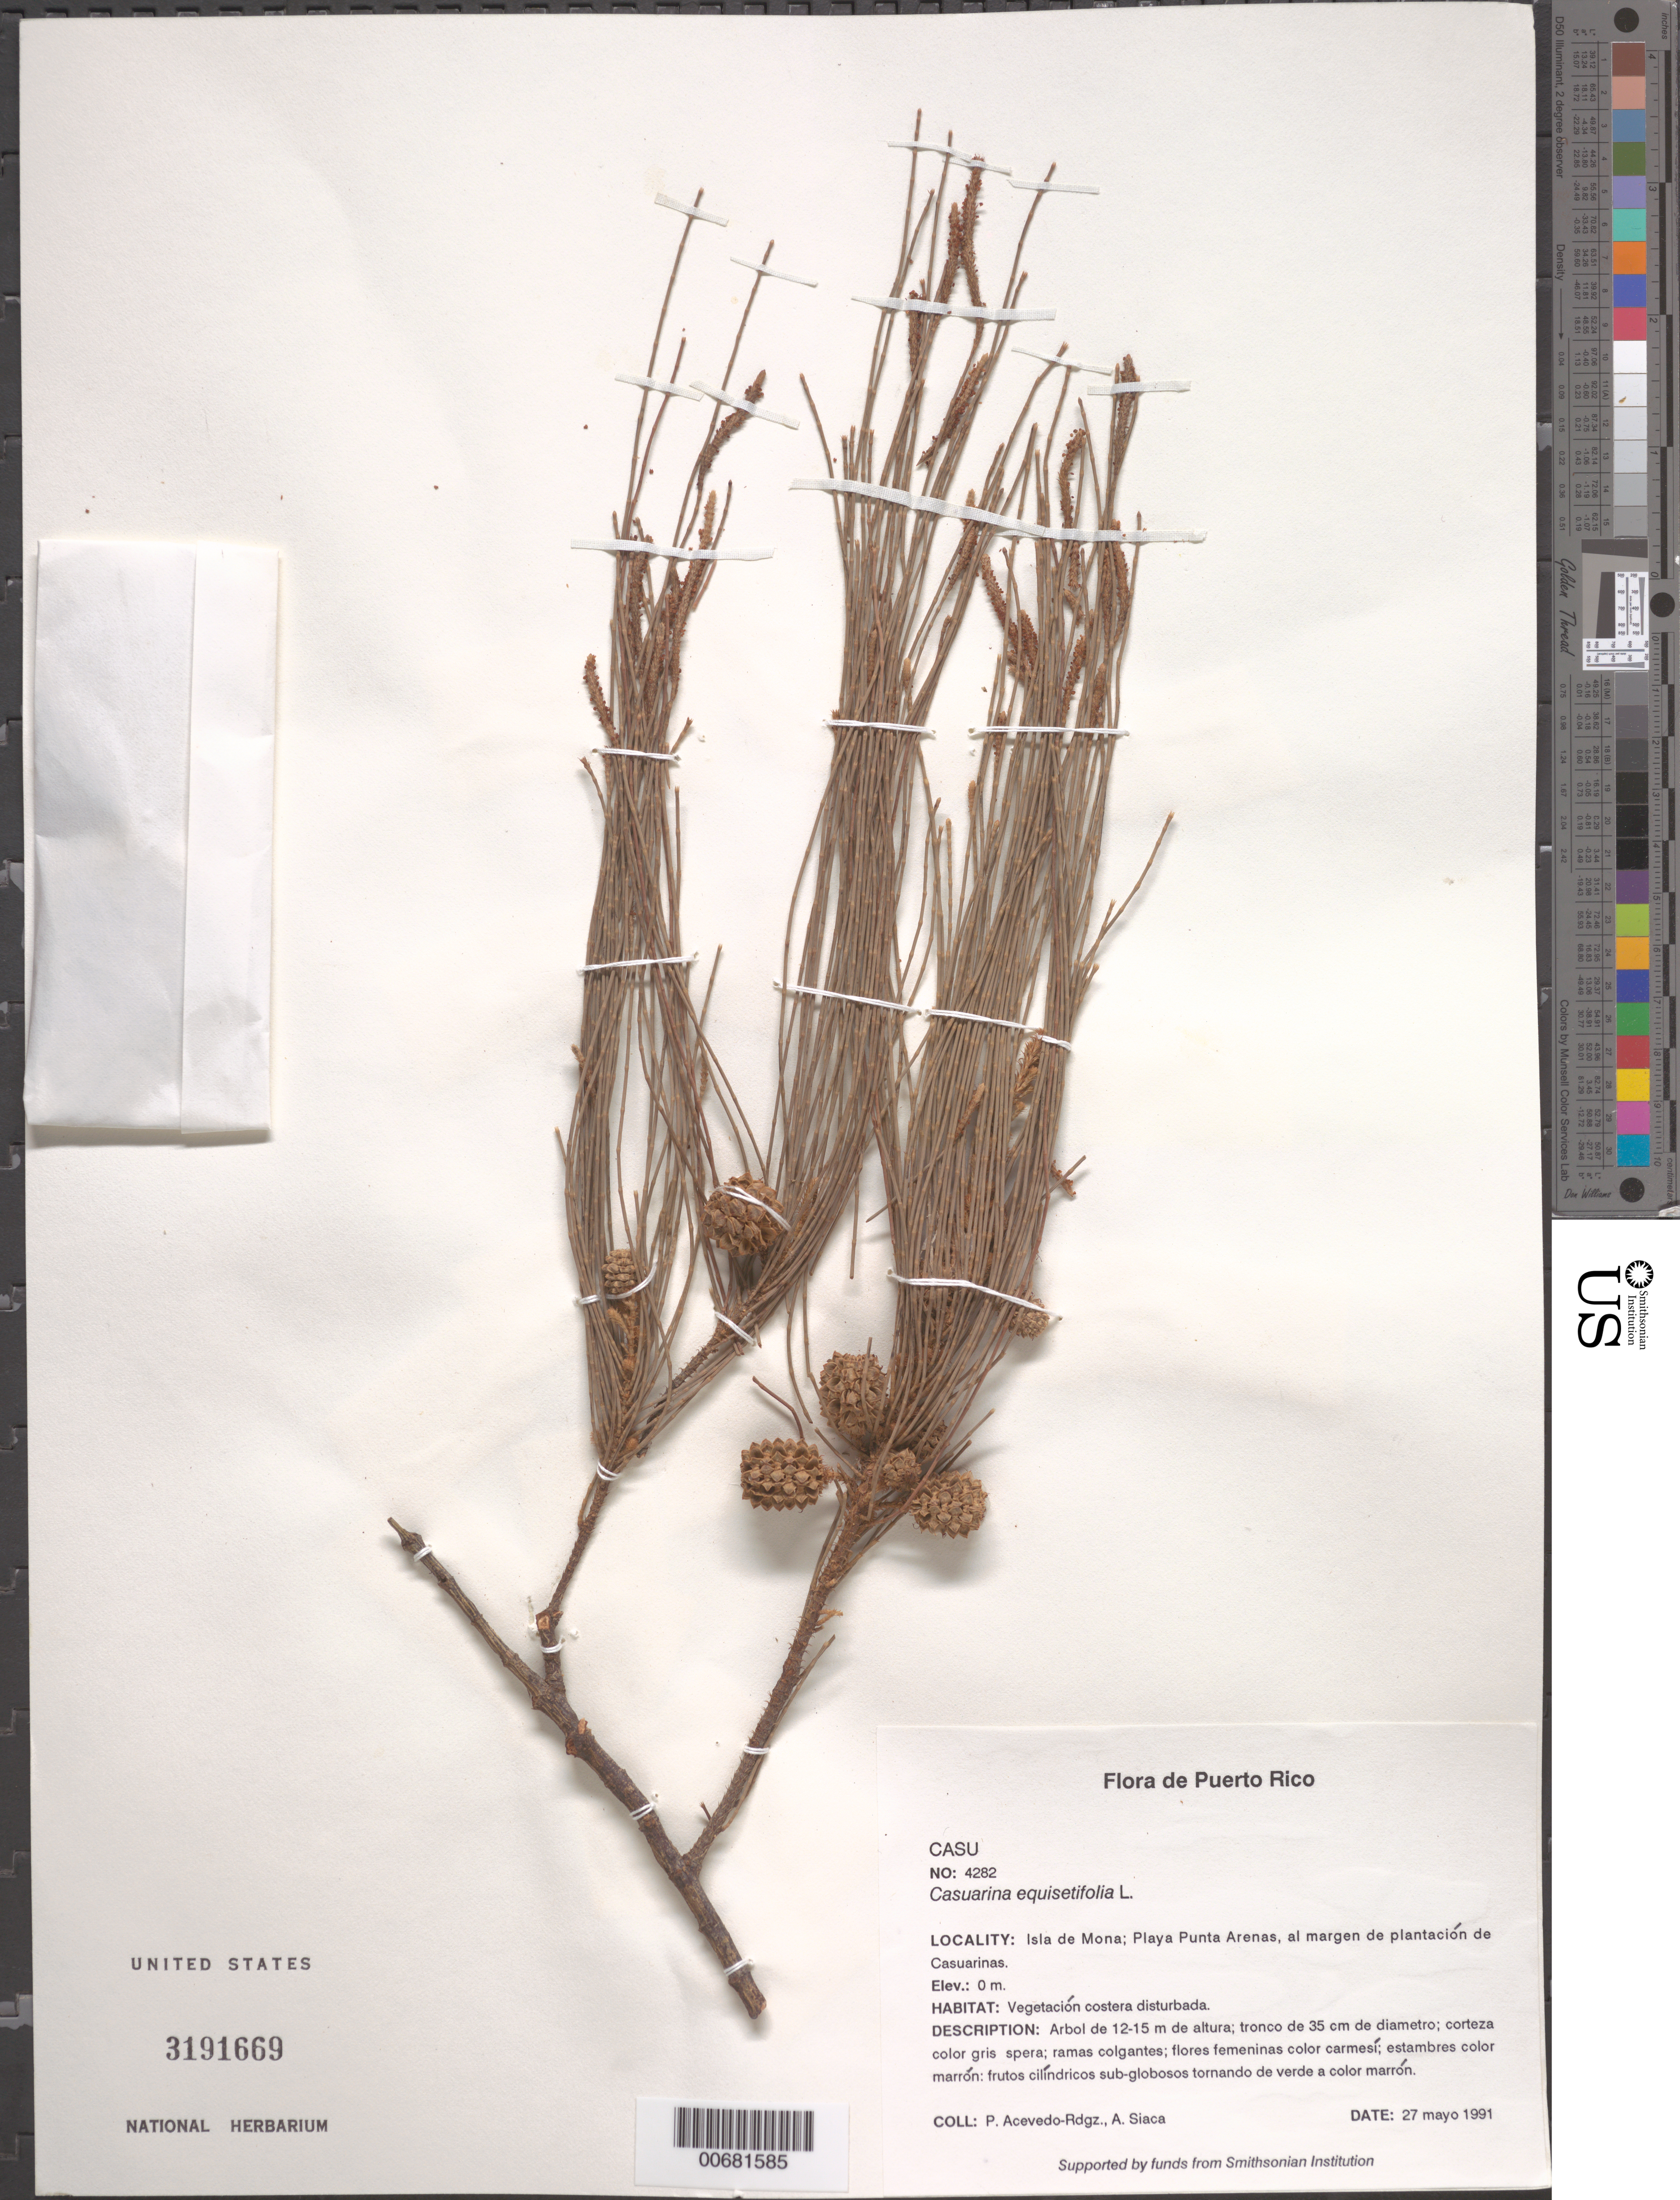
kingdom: Plantae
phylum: Tracheophyta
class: Magnoliopsida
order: Fagales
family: Casuarinaceae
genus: Casuarina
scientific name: Casuarina equisetifolia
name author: L.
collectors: P. Acevedo-Rodr. & A. Siaca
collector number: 4282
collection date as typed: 27 May 1991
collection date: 1991-05-27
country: Puerto Rico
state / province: Mayaguëz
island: Mona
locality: Isla de Mona; Playa Punta Arenas, al margen de plantación de Casuarinas.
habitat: Vegetacion costera disturbada.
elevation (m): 0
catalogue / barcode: US 3191669